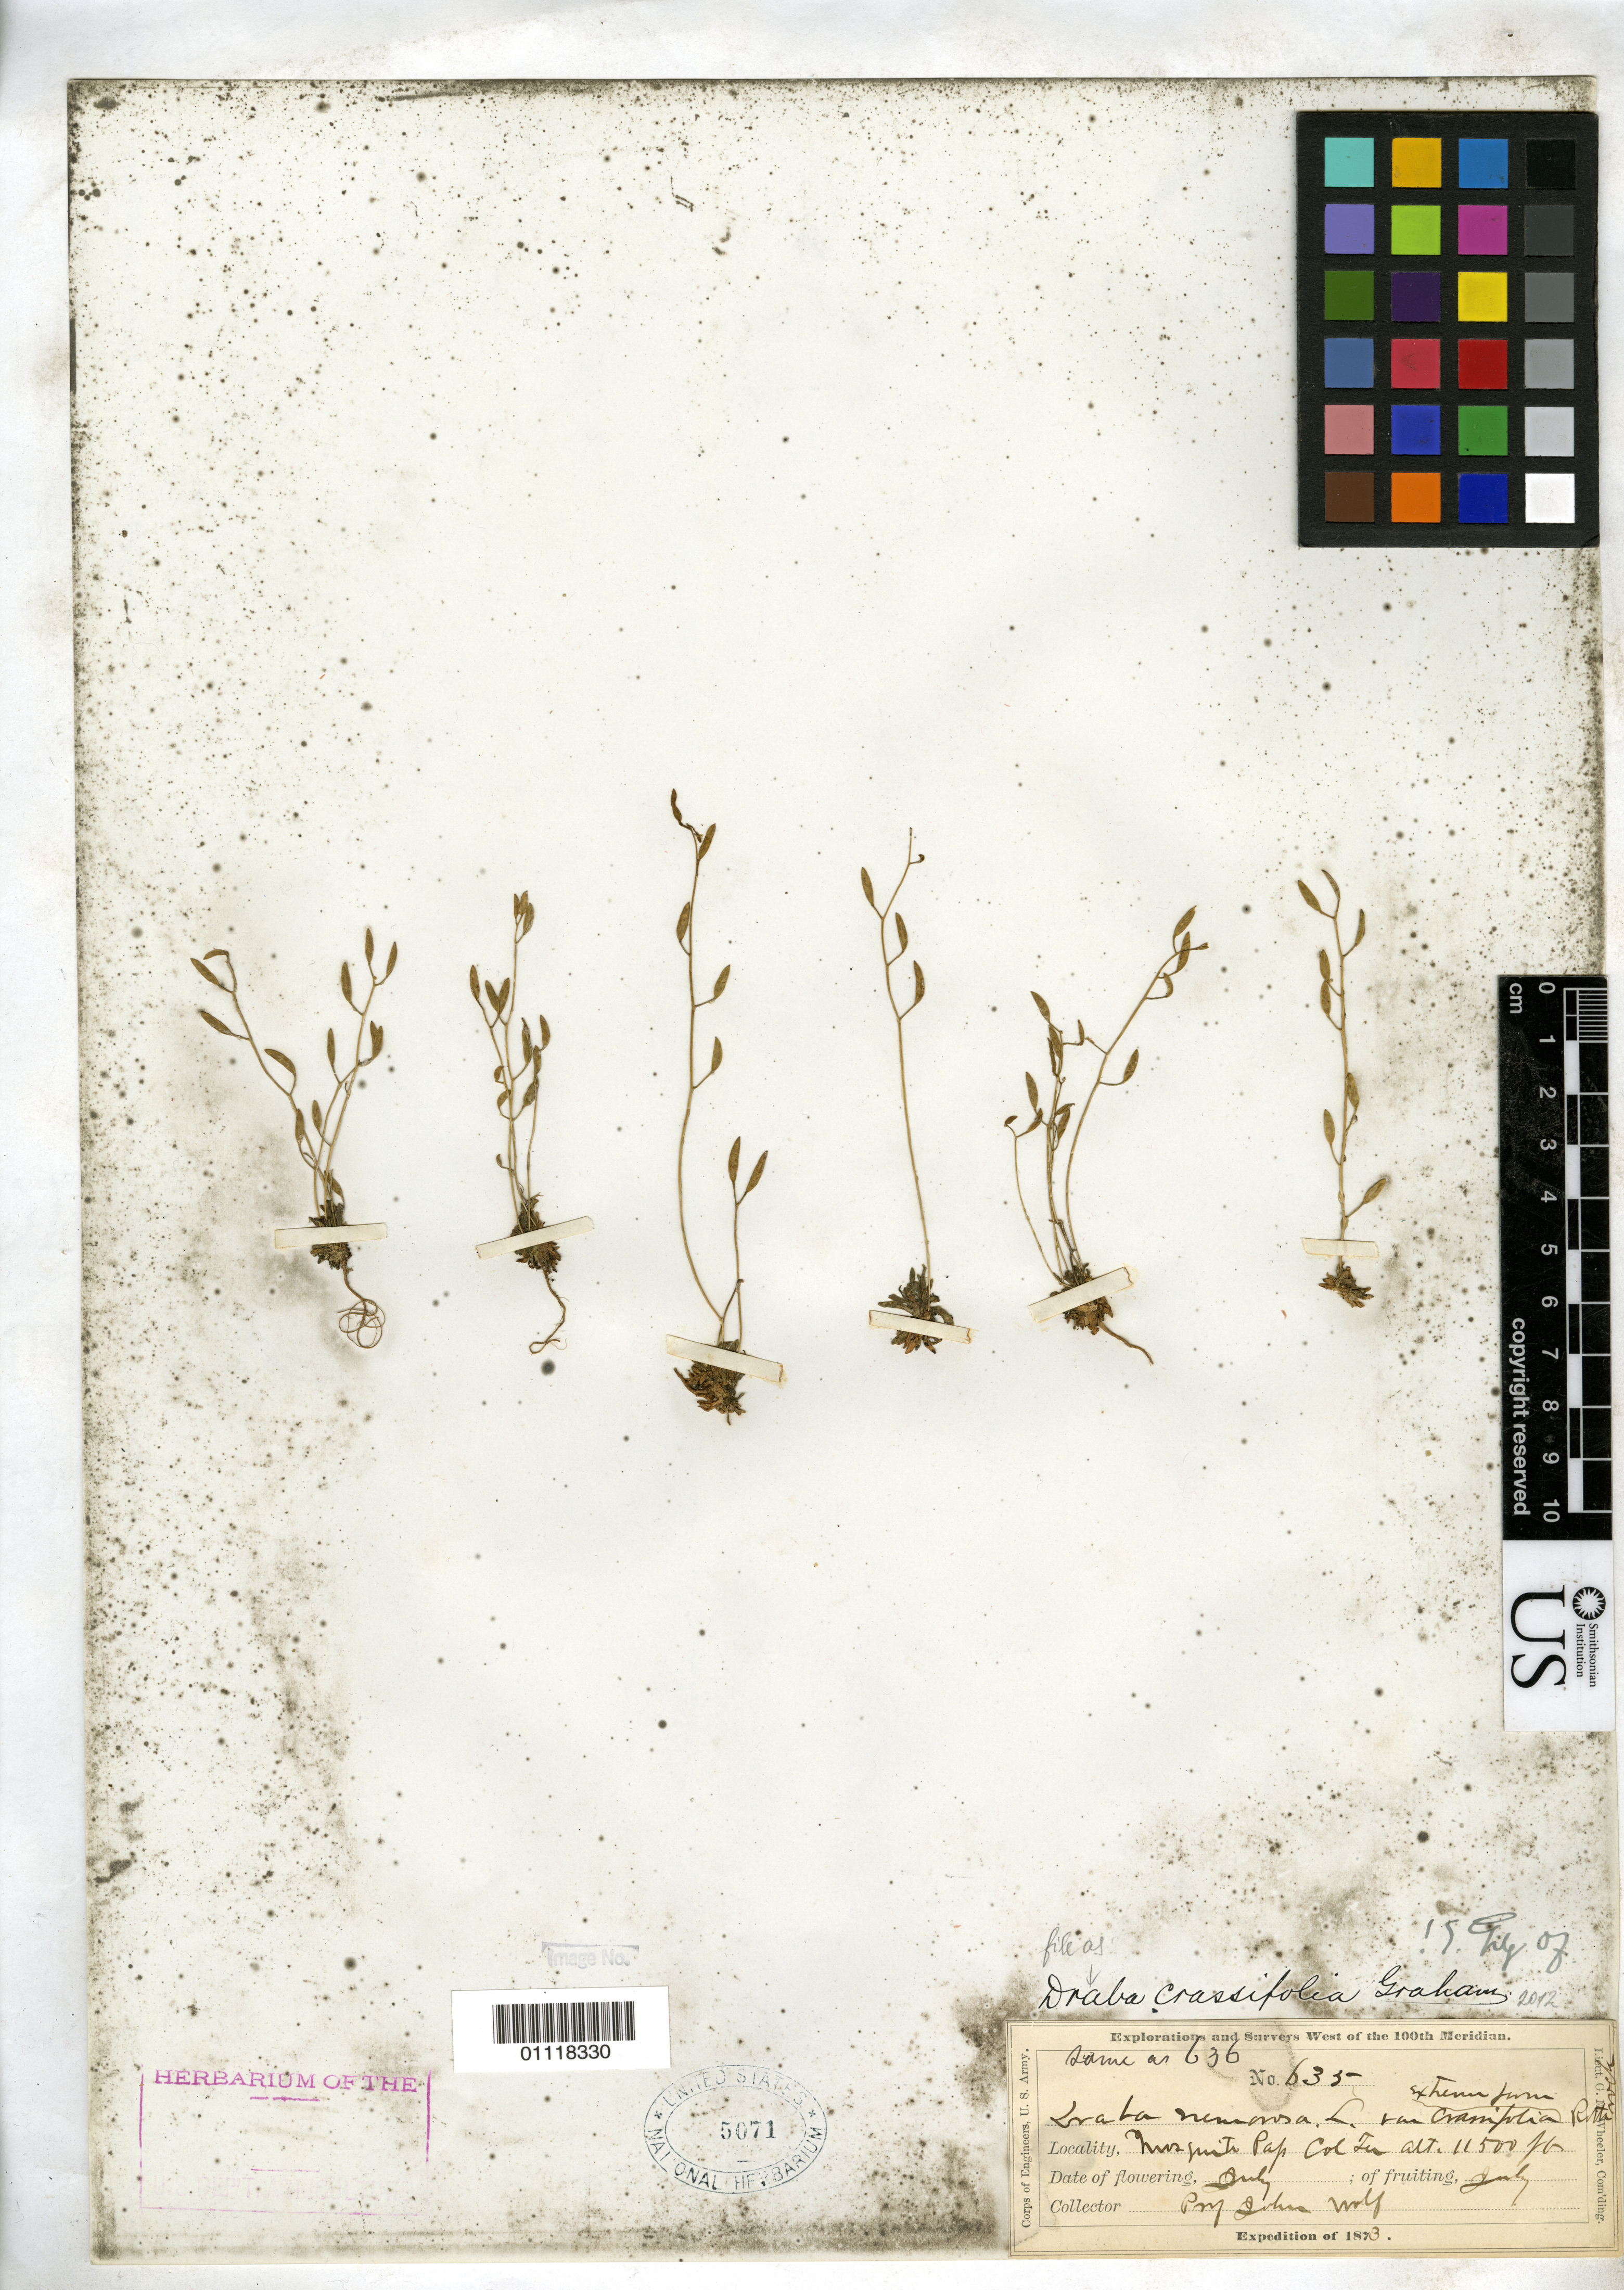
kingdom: Plantae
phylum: Tracheophyta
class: Magnoliopsida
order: Brassicales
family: Brassicaceae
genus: Draba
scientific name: Draba crassifolia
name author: Graham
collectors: J. Wolf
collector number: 635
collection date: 1873-07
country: United States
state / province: Colorado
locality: [Mos prito Pap] Col Ter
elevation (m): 3505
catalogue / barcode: US 5071